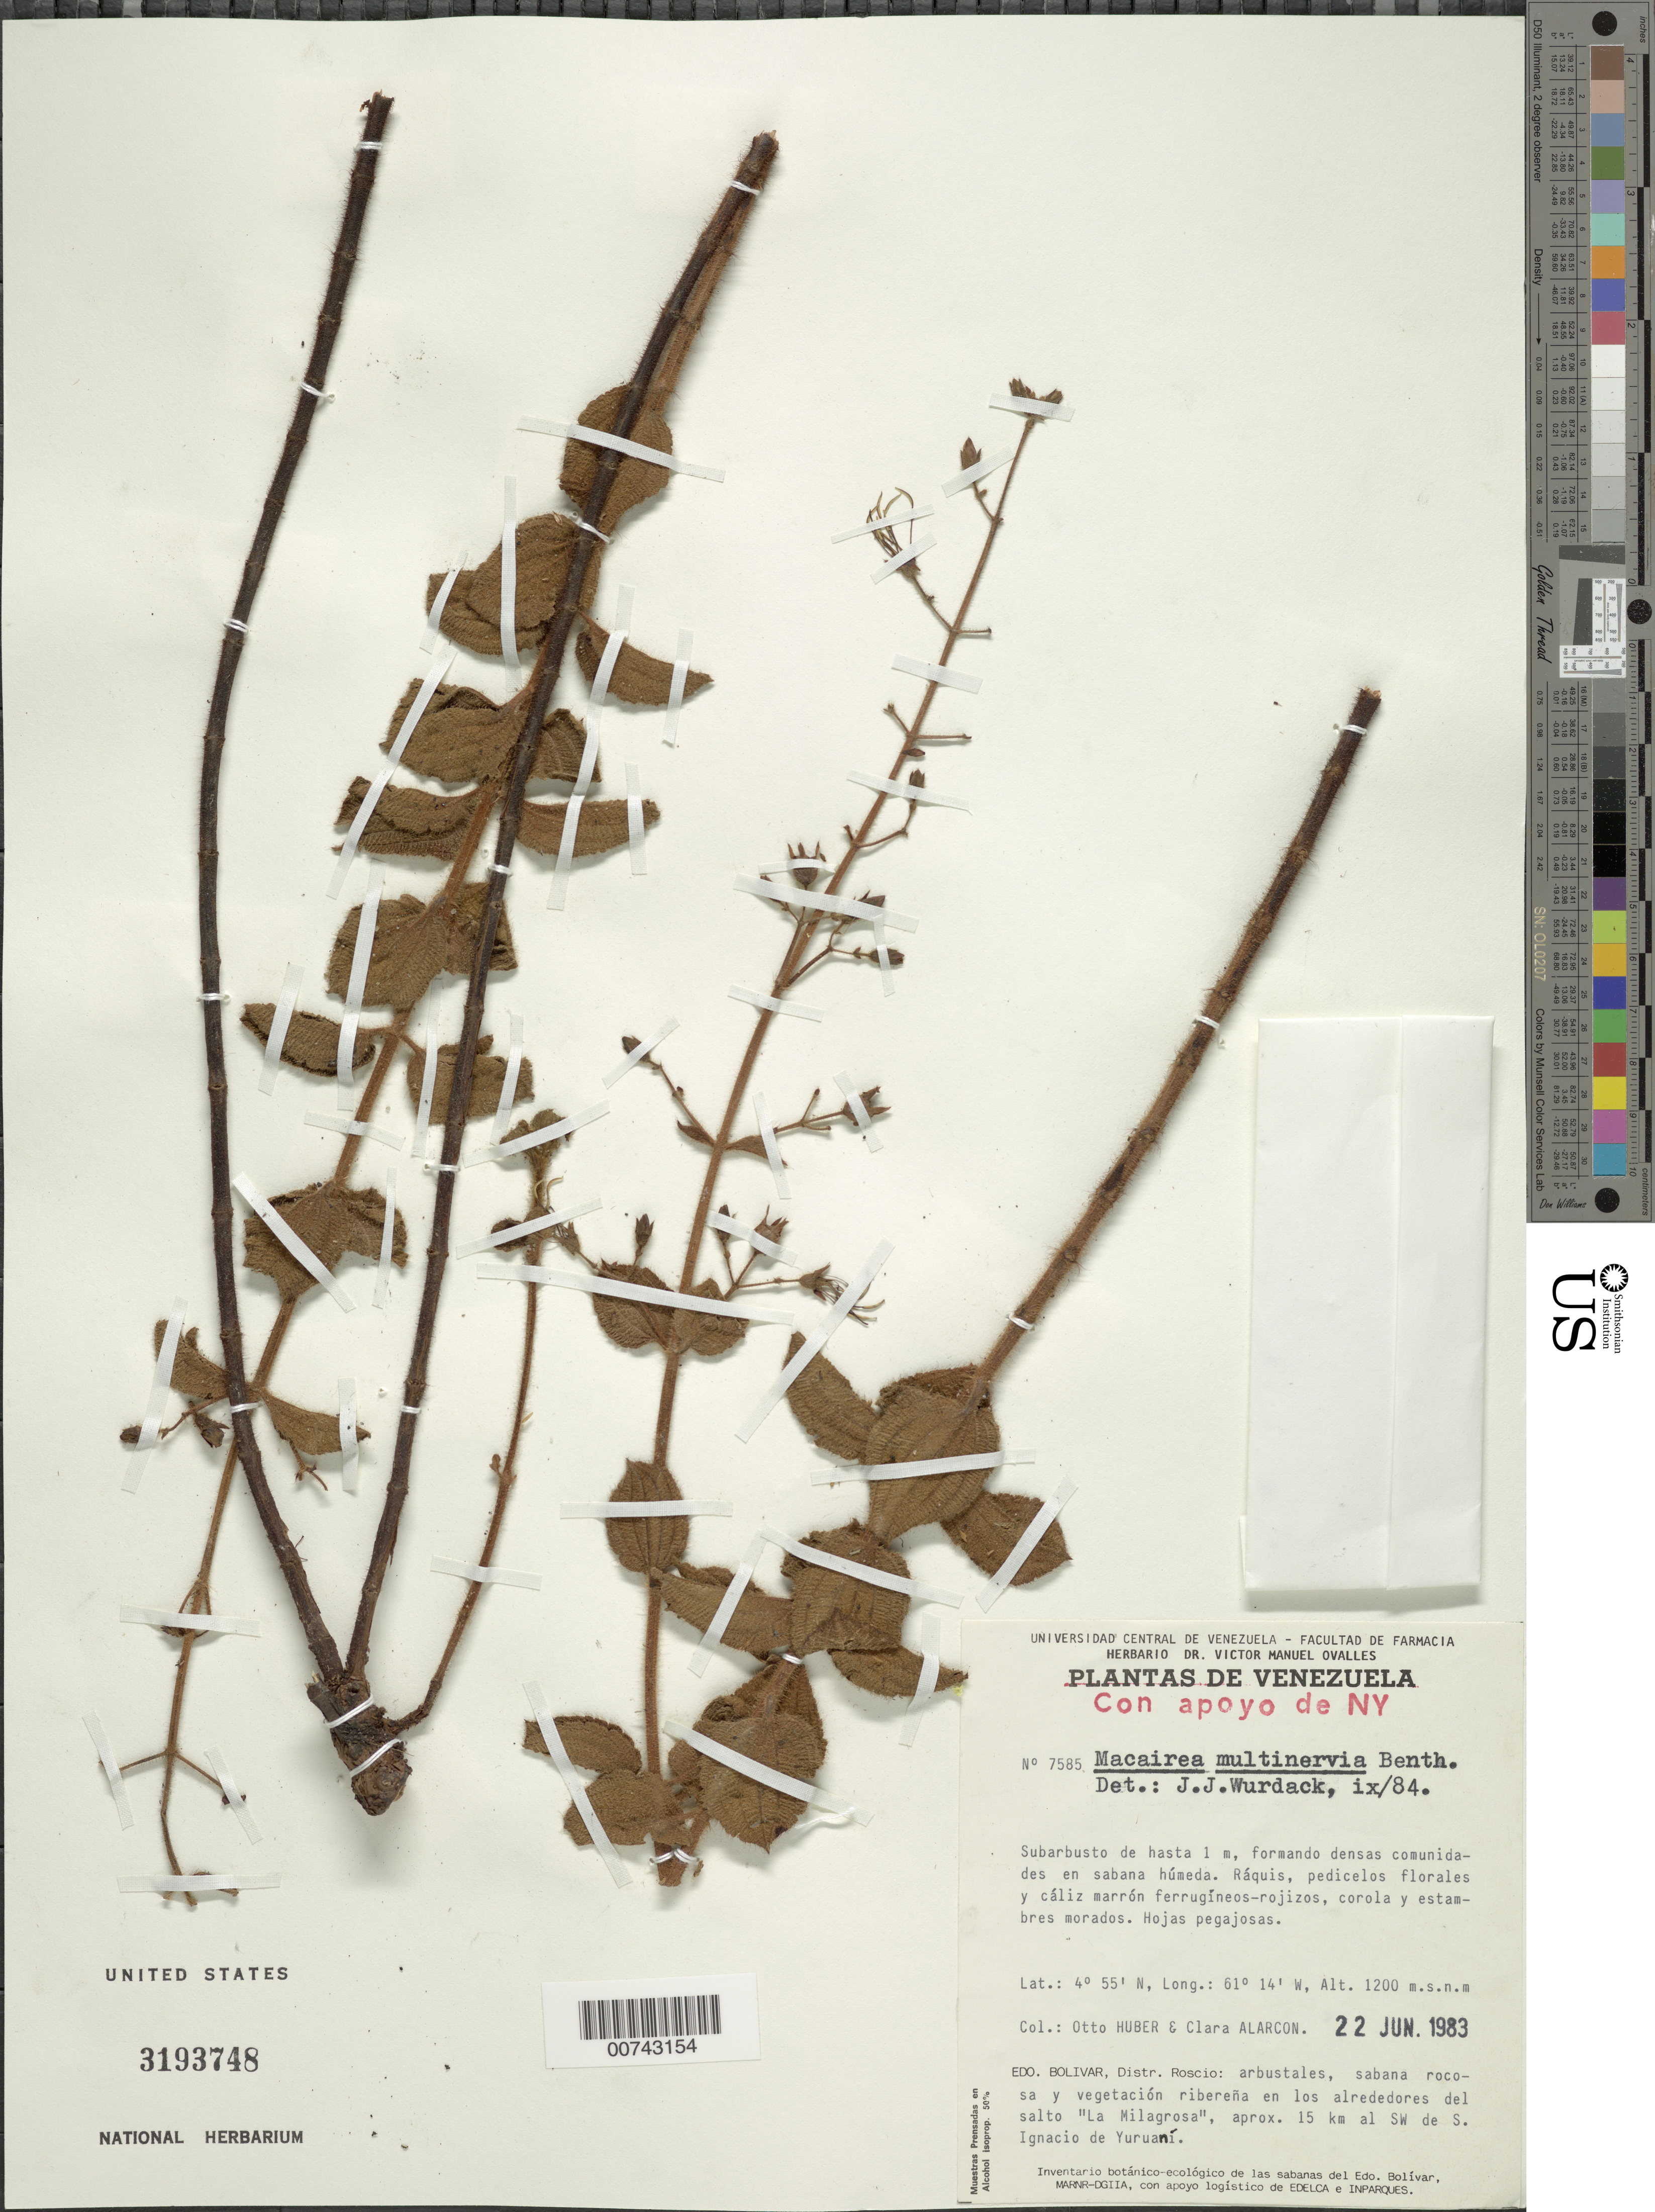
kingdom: Plantae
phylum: Tracheophyta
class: Magnoliopsida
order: Myrtales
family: Melastomataceae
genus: Macairea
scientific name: Macairea multinervia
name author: Benth.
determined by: Wurdack, John J., (US), US (UNITED STATES)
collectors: O. Huber & C. Alarcon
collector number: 7585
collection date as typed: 22-Jun-83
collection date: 1983-06-22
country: Venezuela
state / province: Bolívar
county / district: Roscio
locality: San Ignacio de Yuruani, aprox. 15 km al SW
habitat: Sabana rocosa y vegetación riberena en los alrededores del salto "La Milagrosa, sabana húmeda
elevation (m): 1200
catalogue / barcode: US 3193748